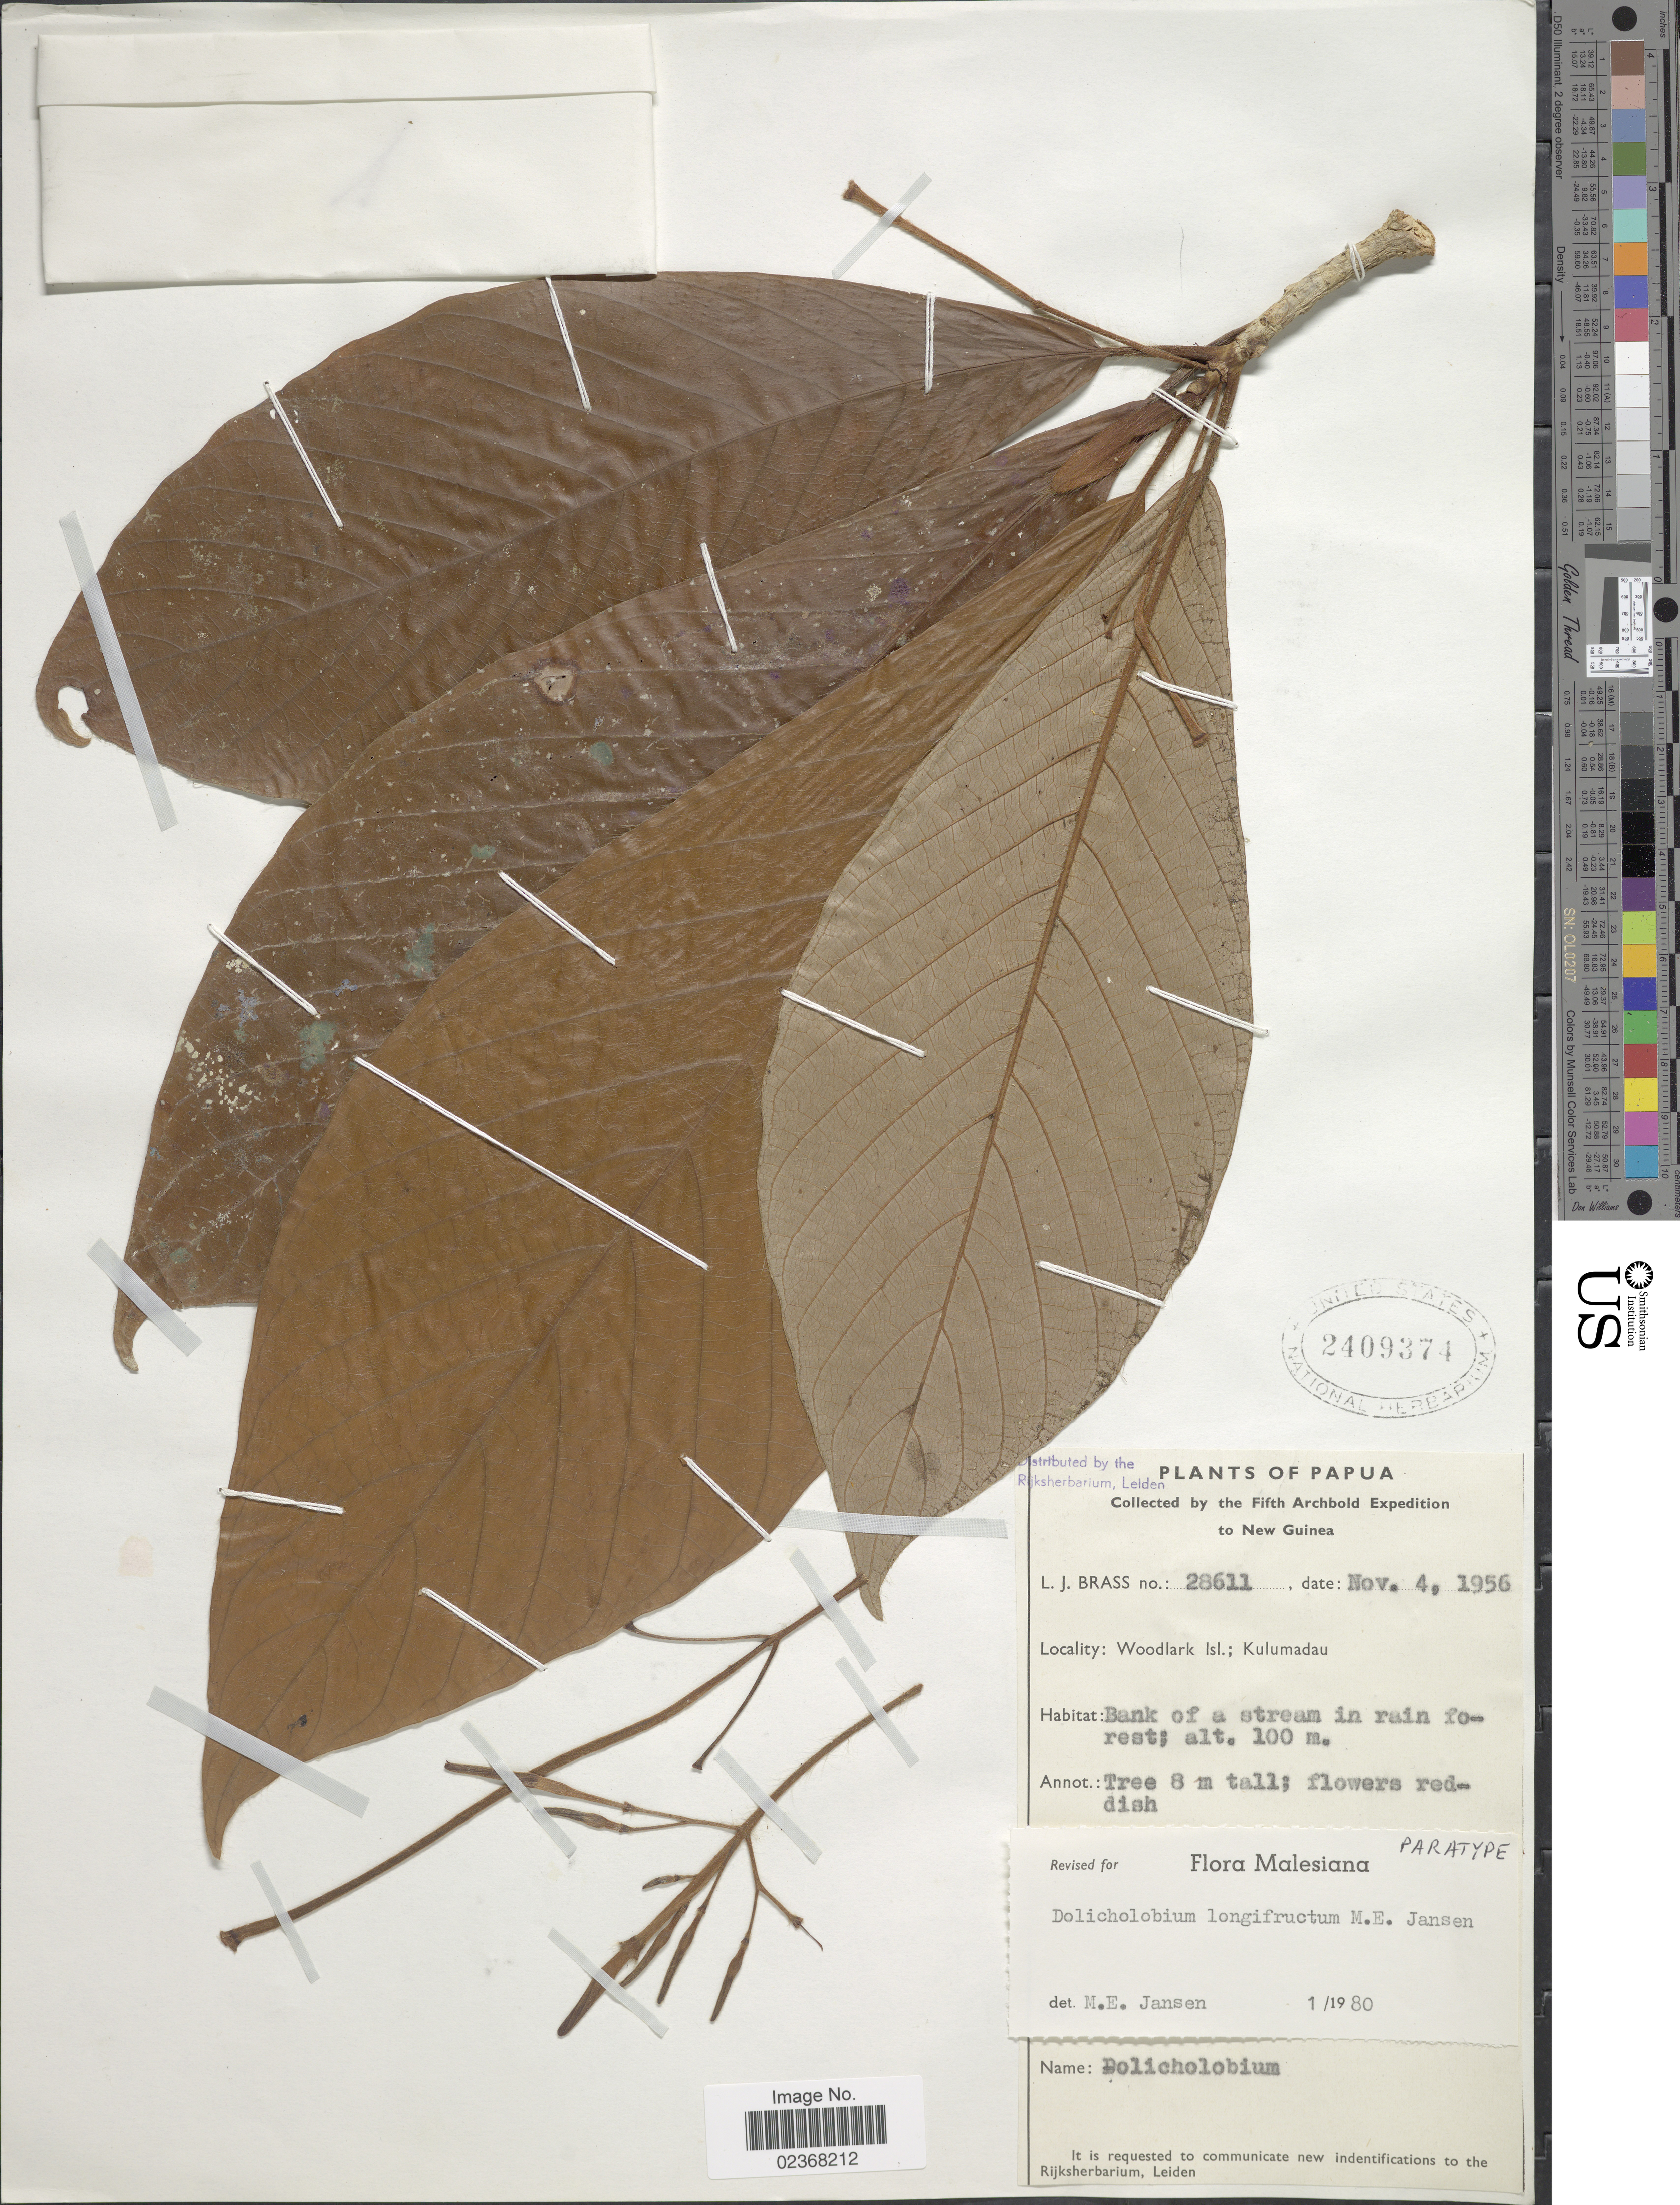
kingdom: Plantae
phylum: Tracheophyta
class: Magnoliopsida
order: Gentianales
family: Rubiaceae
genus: Dolicholobium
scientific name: Dolicholobium longifructum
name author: M. E. Jansen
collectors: L. J. Brass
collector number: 28611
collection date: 1956-11-04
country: Papua New Guinea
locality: Papua, Woodlark Isl., Kulumadau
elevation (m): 100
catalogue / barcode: US 2409374